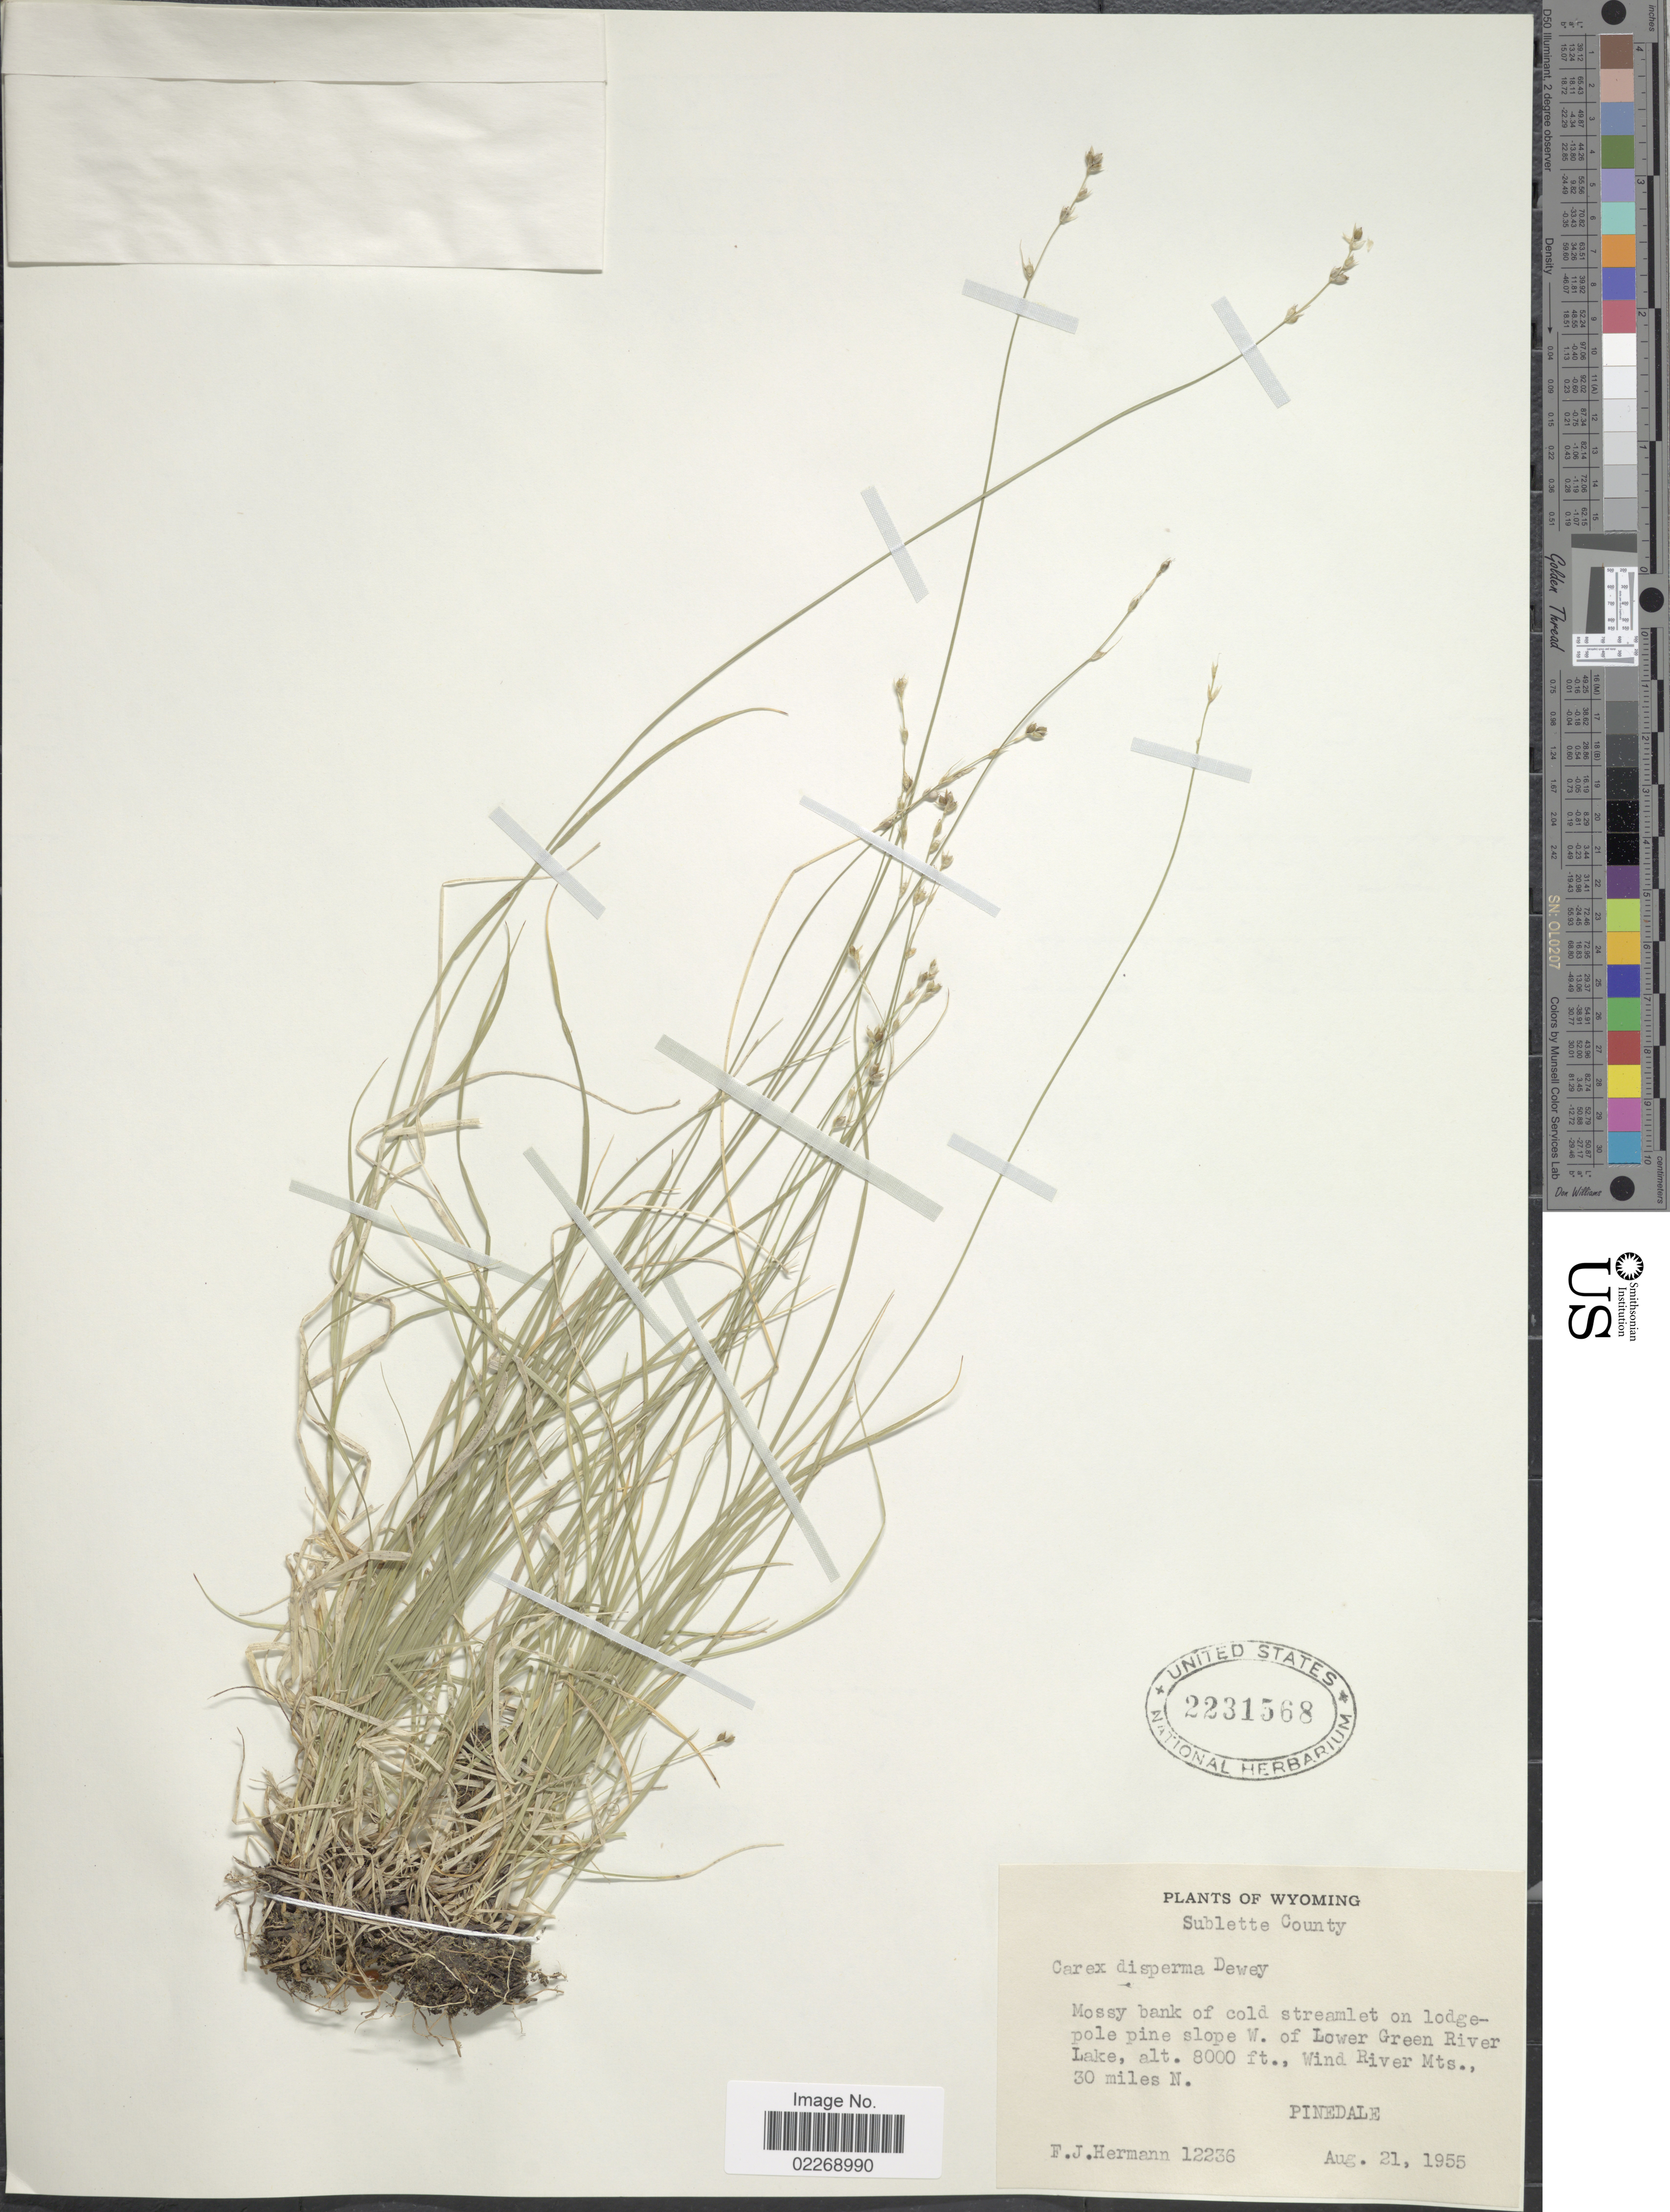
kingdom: Plantae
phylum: Tracheophyta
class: Liliopsida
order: Poales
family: Cyperaceae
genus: Carex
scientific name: Carex disperma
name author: Dewey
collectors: F. J. Hermann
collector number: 12236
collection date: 1955-08-21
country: United States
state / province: Wyoming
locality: Sublette County, Mossy bank of cold streamlet on lodgepole pine slope W of Lower Green River Lake., Wind River Mts., 30 miles N. Pinedale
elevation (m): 2438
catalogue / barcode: US 2231568